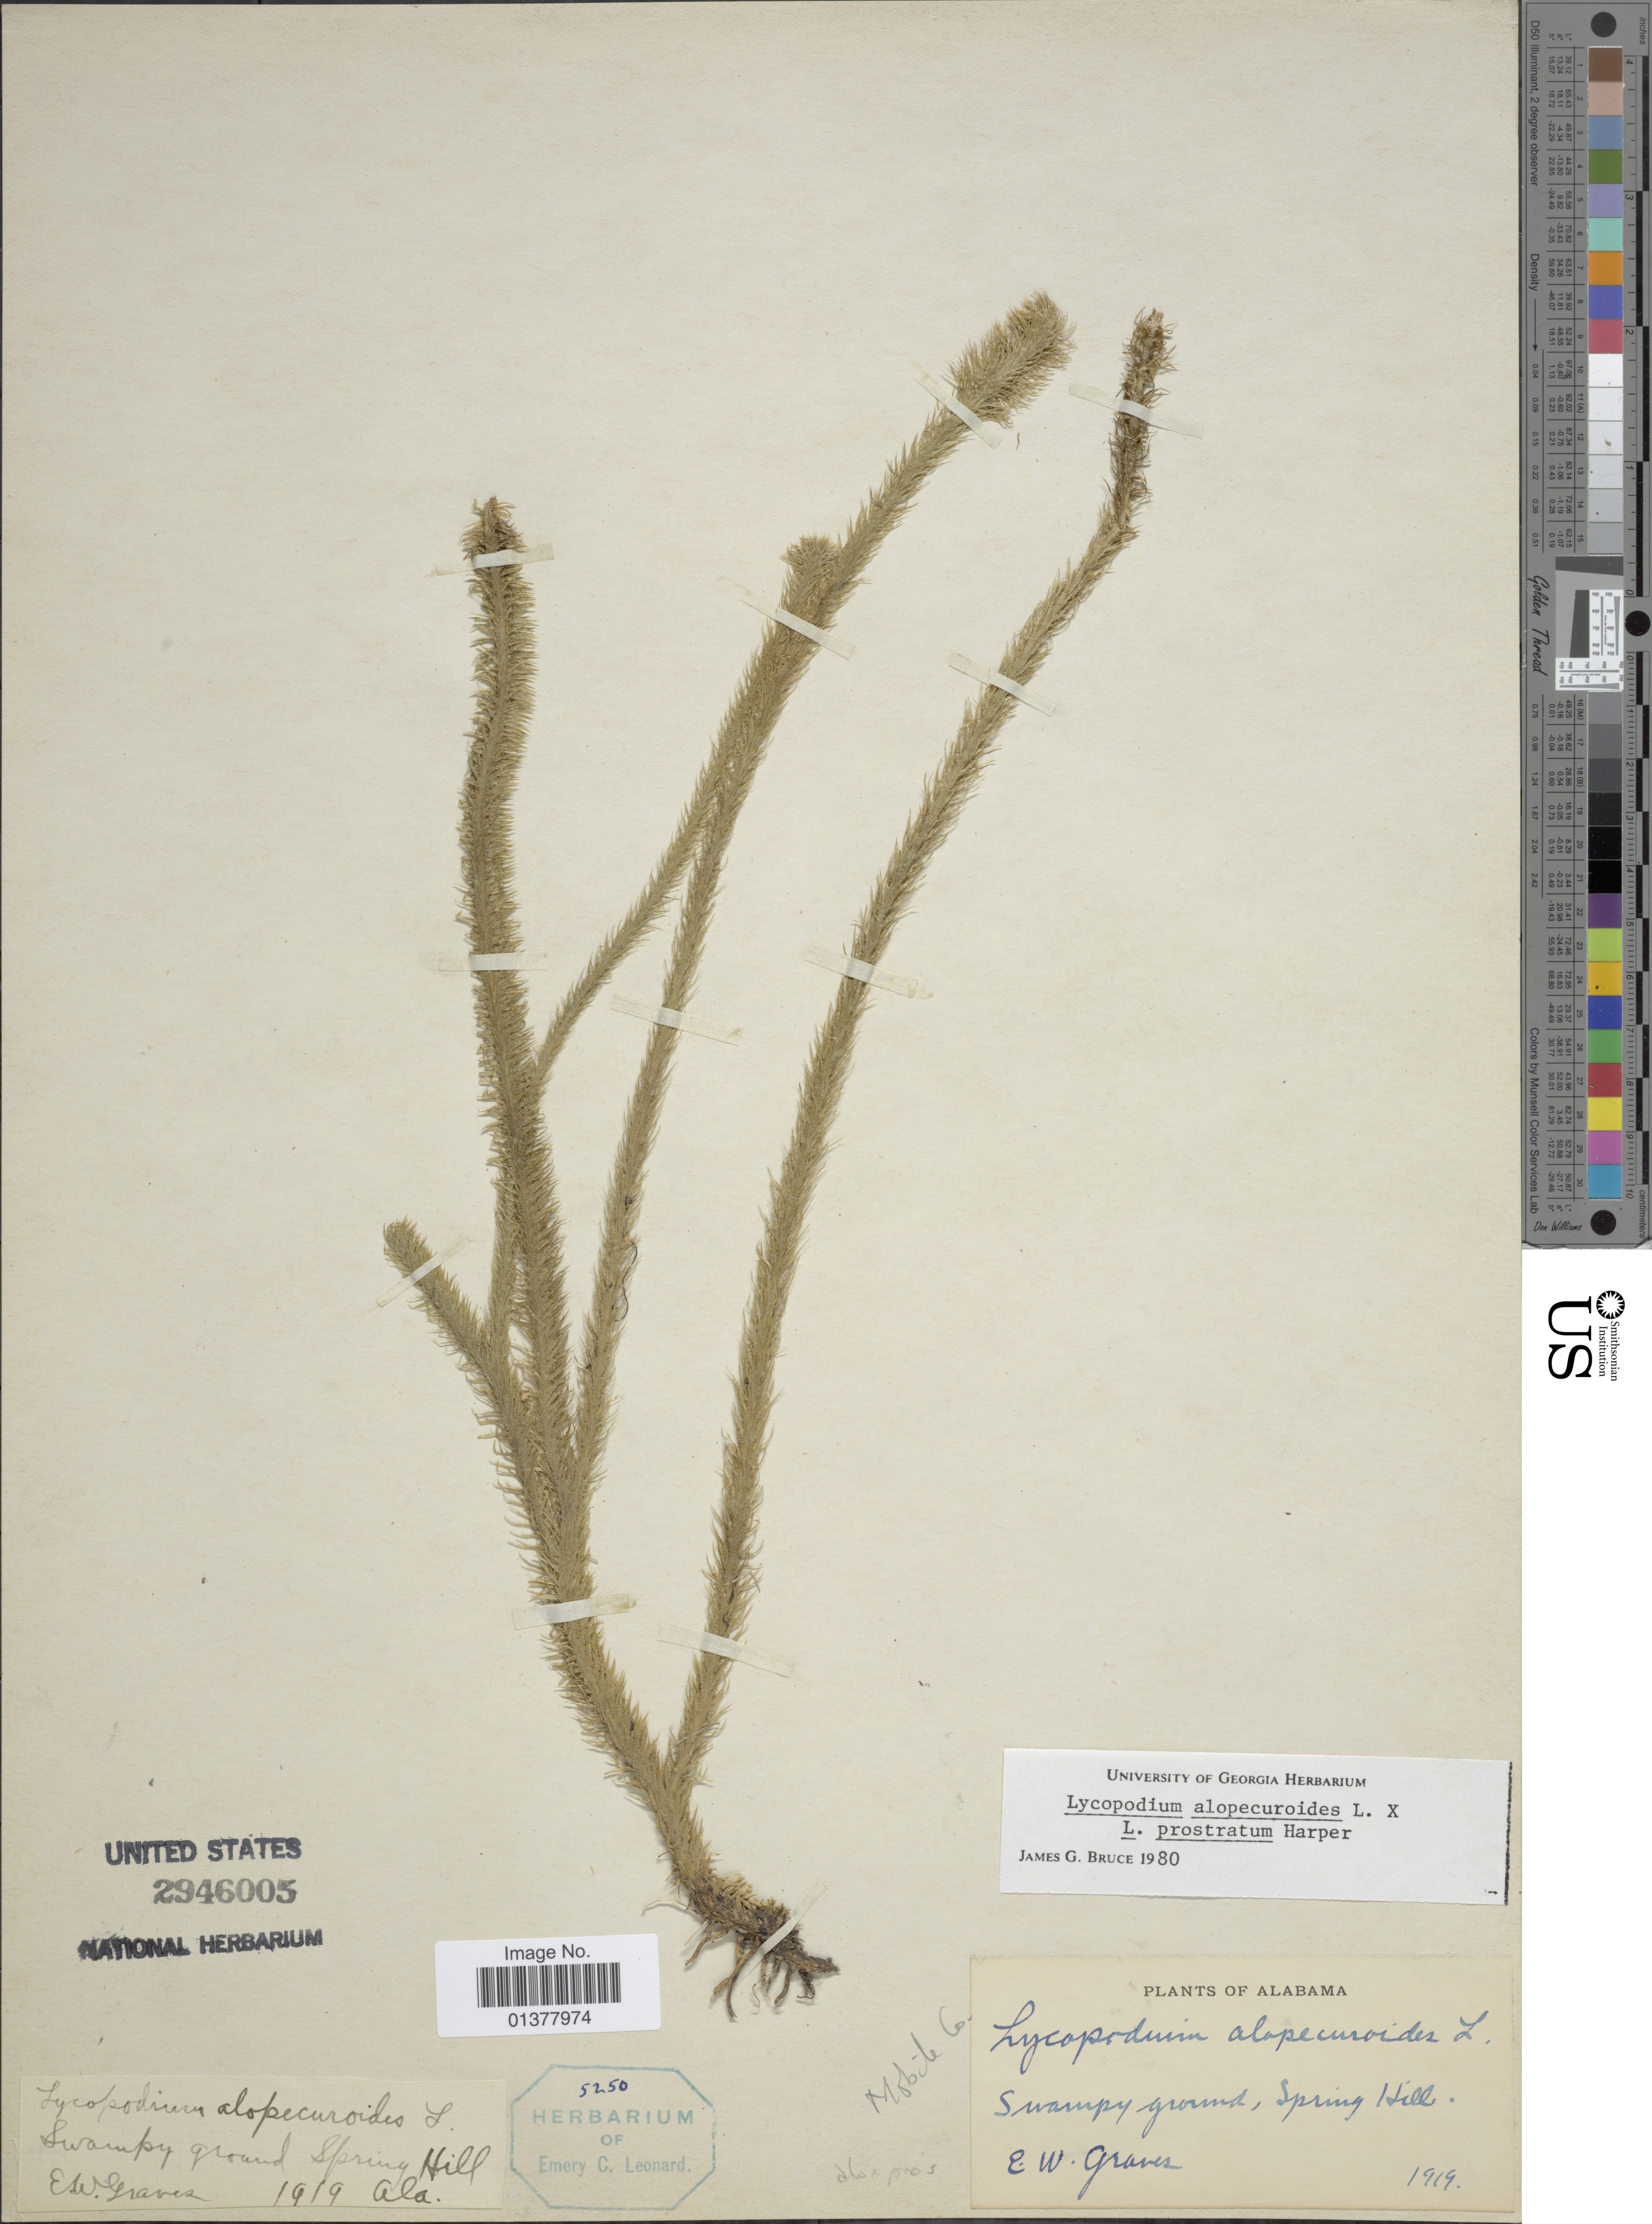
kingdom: Plantae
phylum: Tracheophyta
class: Lycopodiopsida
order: Lycopodiales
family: Lycopodiaceae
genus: Lycopodiella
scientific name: Lycopodiella alopecuroides x L. prostrata (R.M. Harper) Cranfill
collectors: E. Graves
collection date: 1919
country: United States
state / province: Alabama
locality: Swampy ground, Spring Hill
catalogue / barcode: US 2946005